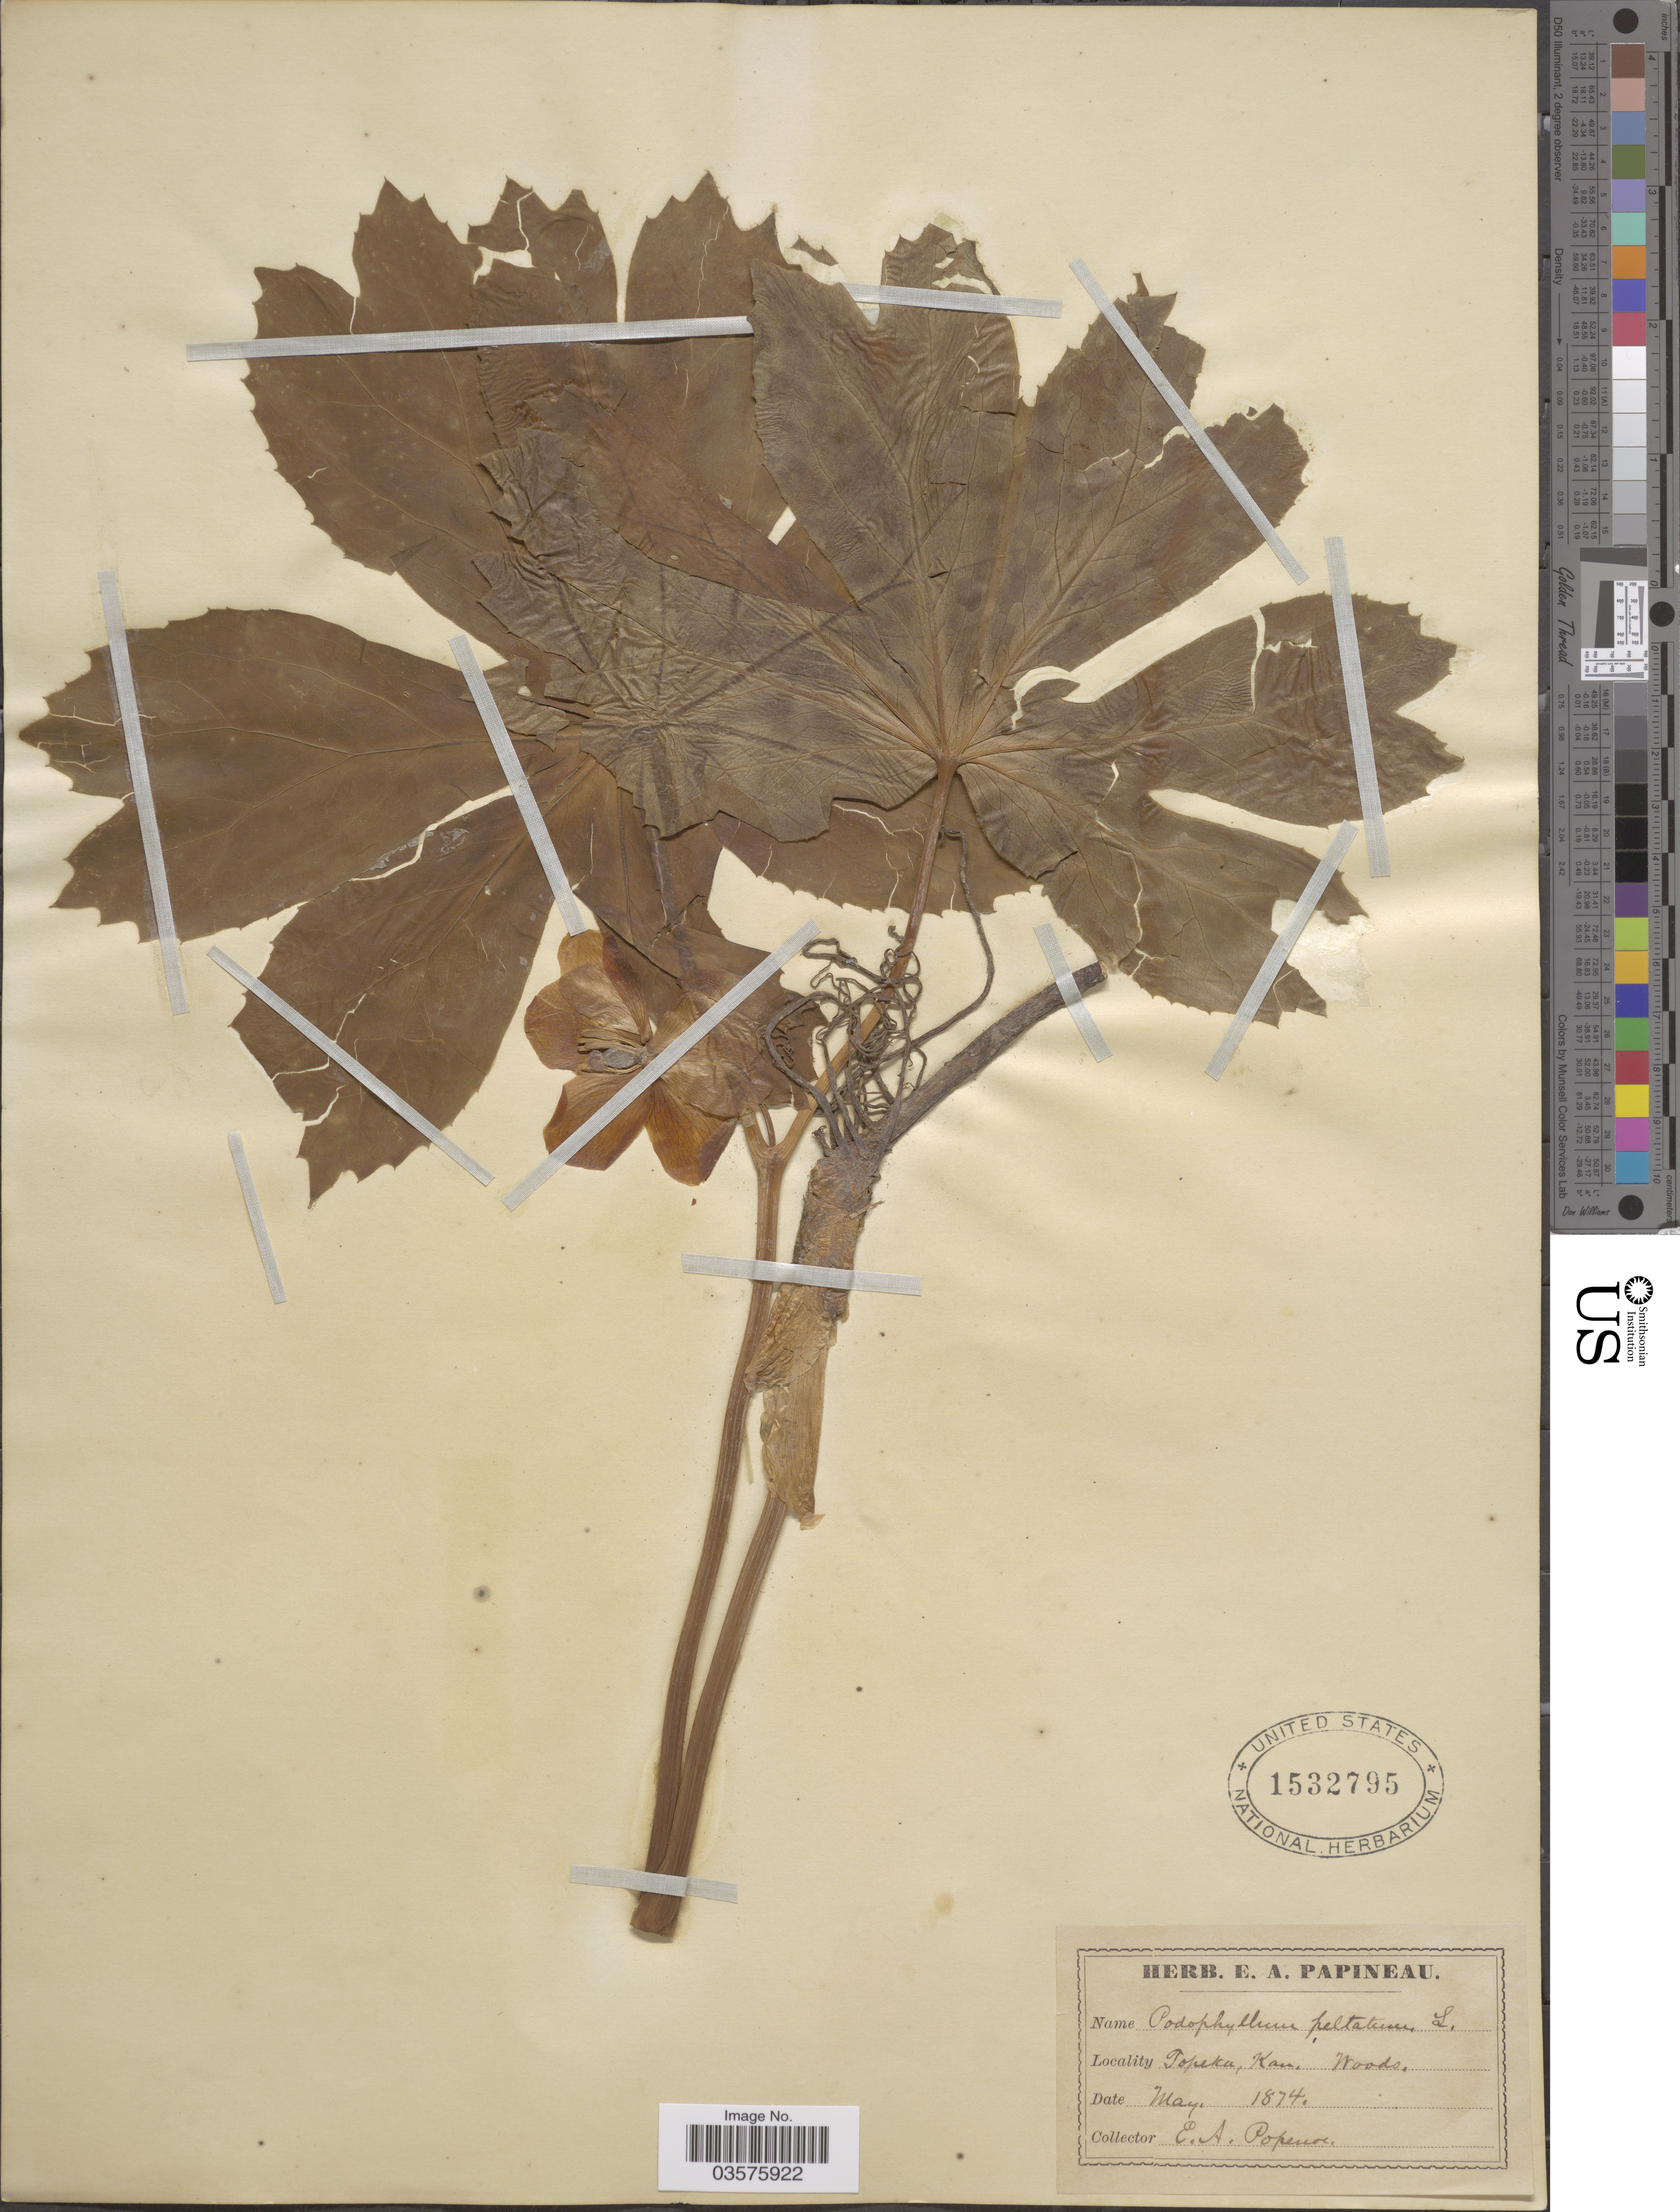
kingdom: Plantae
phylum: Tracheophyta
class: Magnoliopsida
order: Ranunculales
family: Berberidaceae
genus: Podophyllum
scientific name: Podophyllum peltatum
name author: L.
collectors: E. A. Popenoe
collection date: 1874-05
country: United States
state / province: Kansas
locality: Topeka, Kan. Woods.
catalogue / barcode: US 1532795